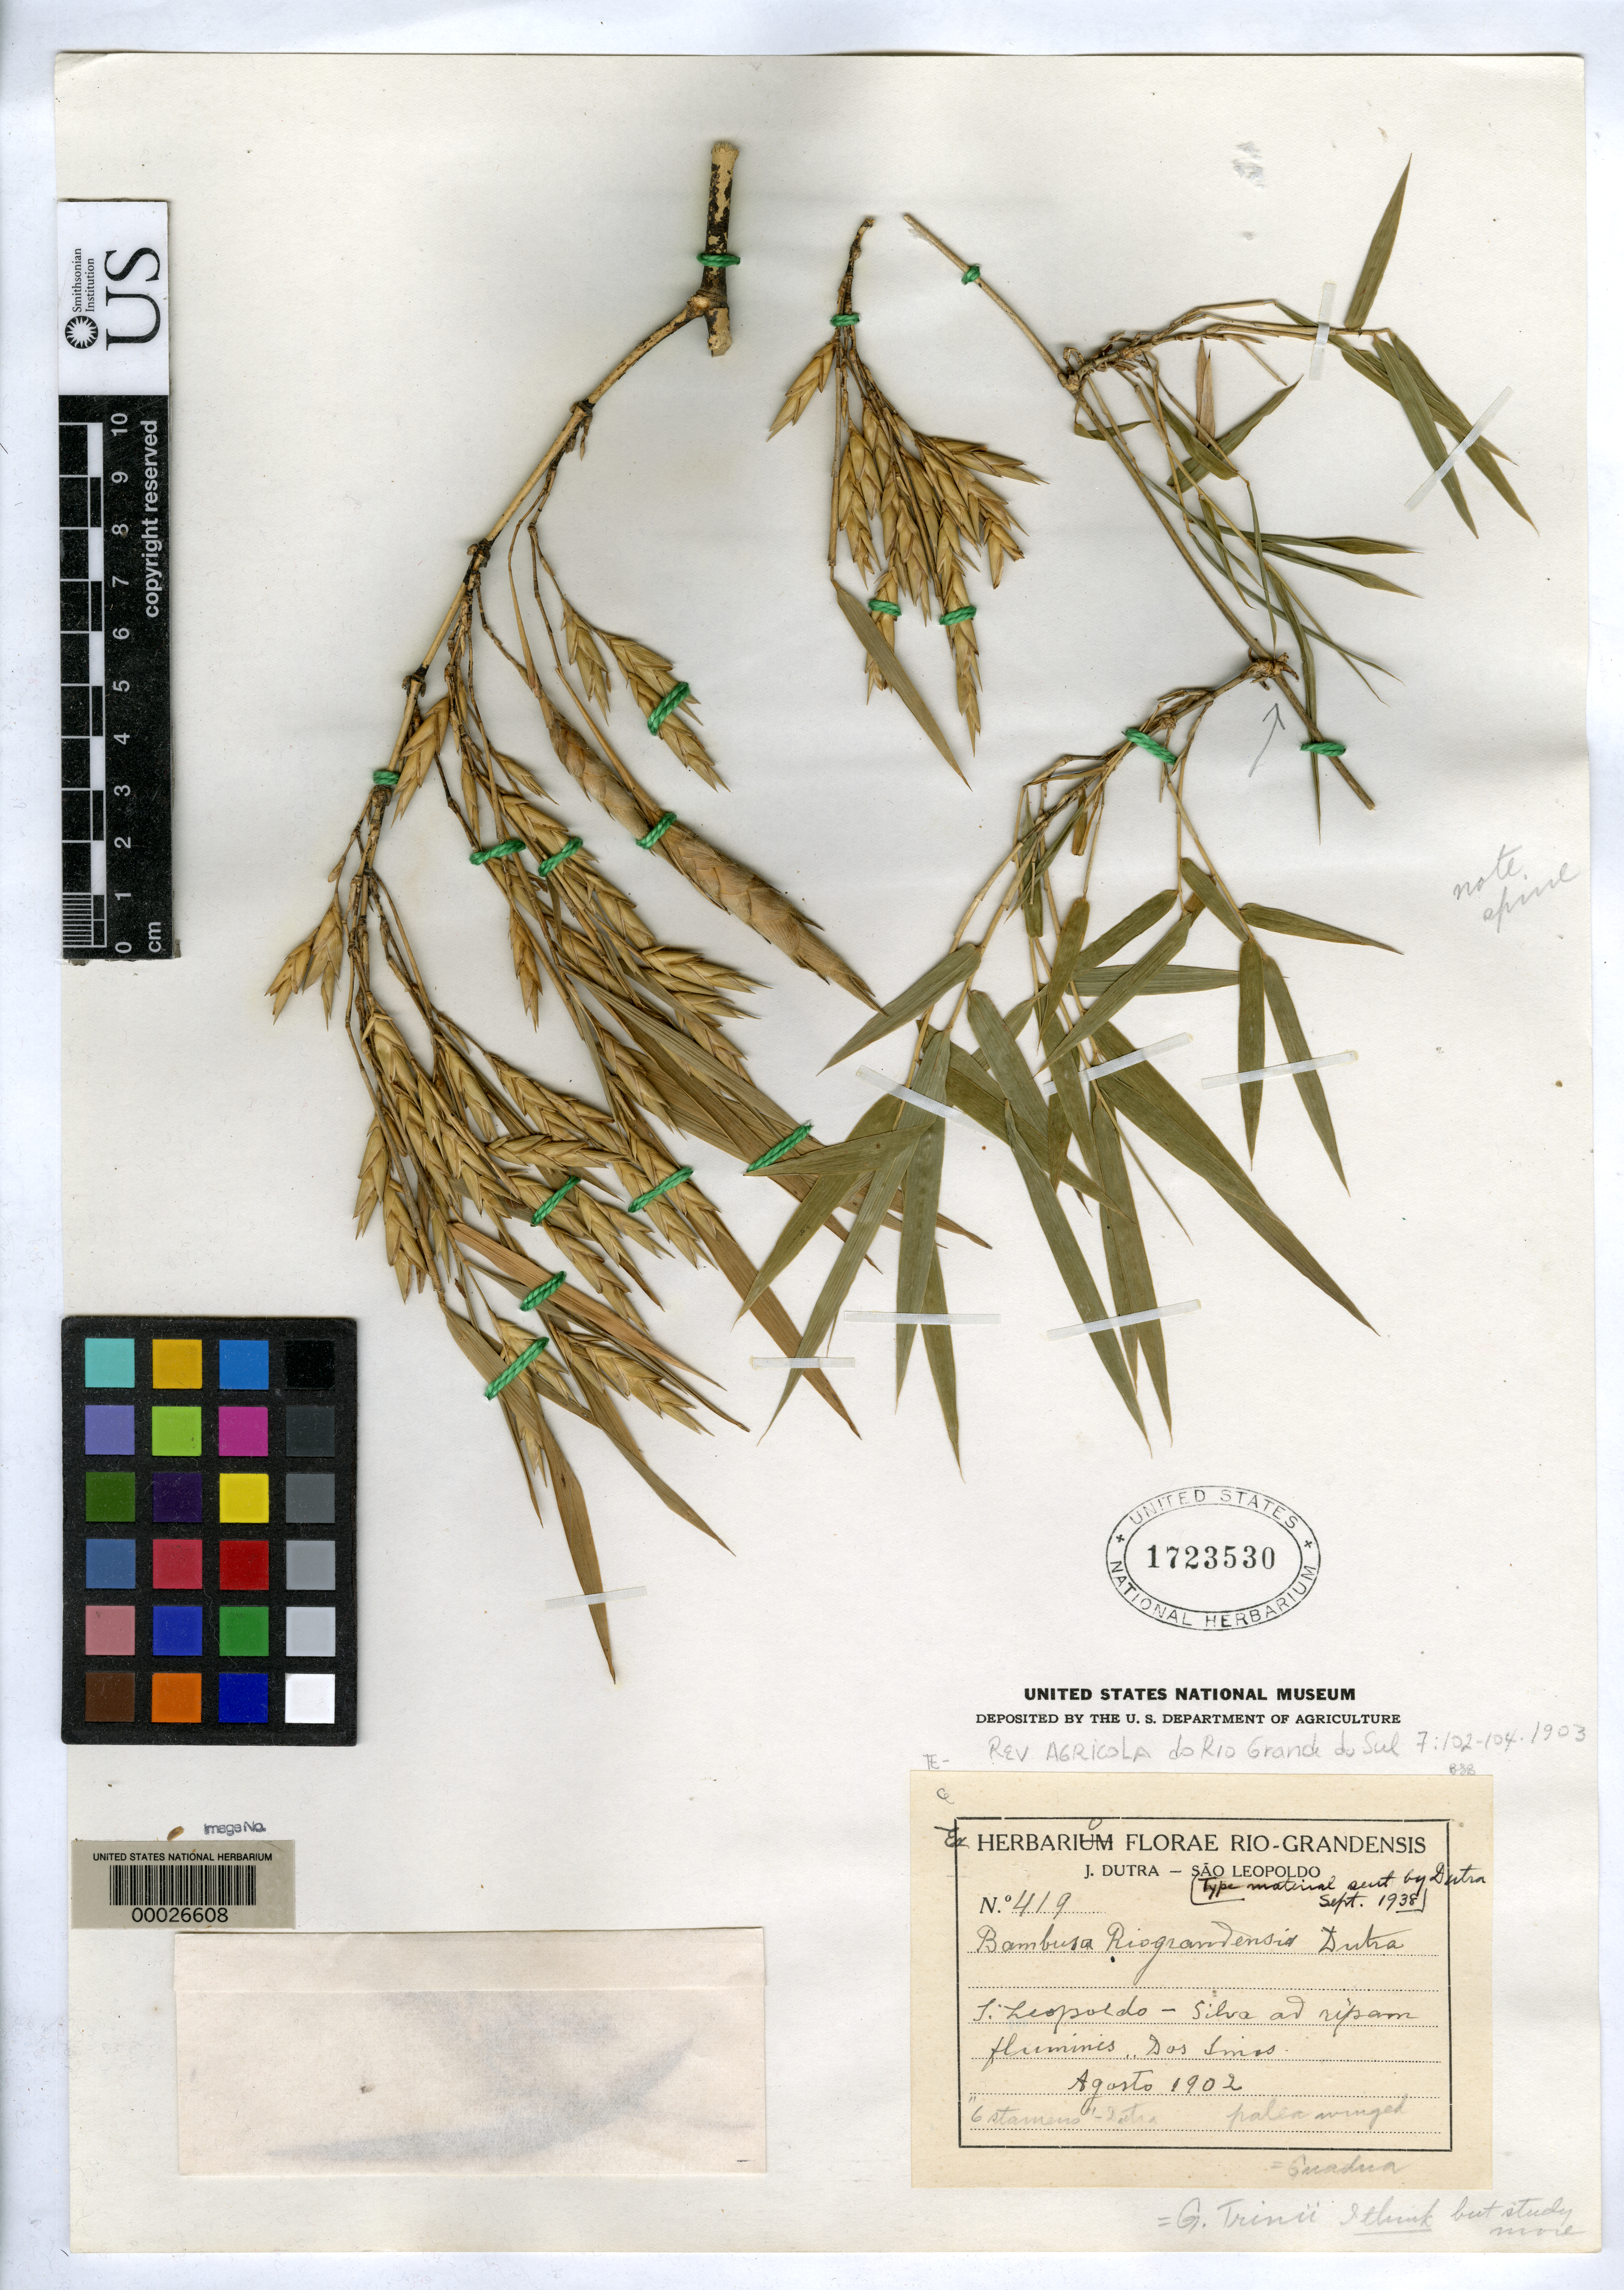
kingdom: Plantae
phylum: Tracheophyta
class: Liliopsida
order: Poales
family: Poaceae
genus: Bambusa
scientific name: Bambusa riograndensis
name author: Dutra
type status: Isotype Fragment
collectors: J. Dutra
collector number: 419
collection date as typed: Aug 1902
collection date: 1902-08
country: Brazil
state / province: Rio Grande do Sul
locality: Sao Leopoldo.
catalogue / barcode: US 1723530